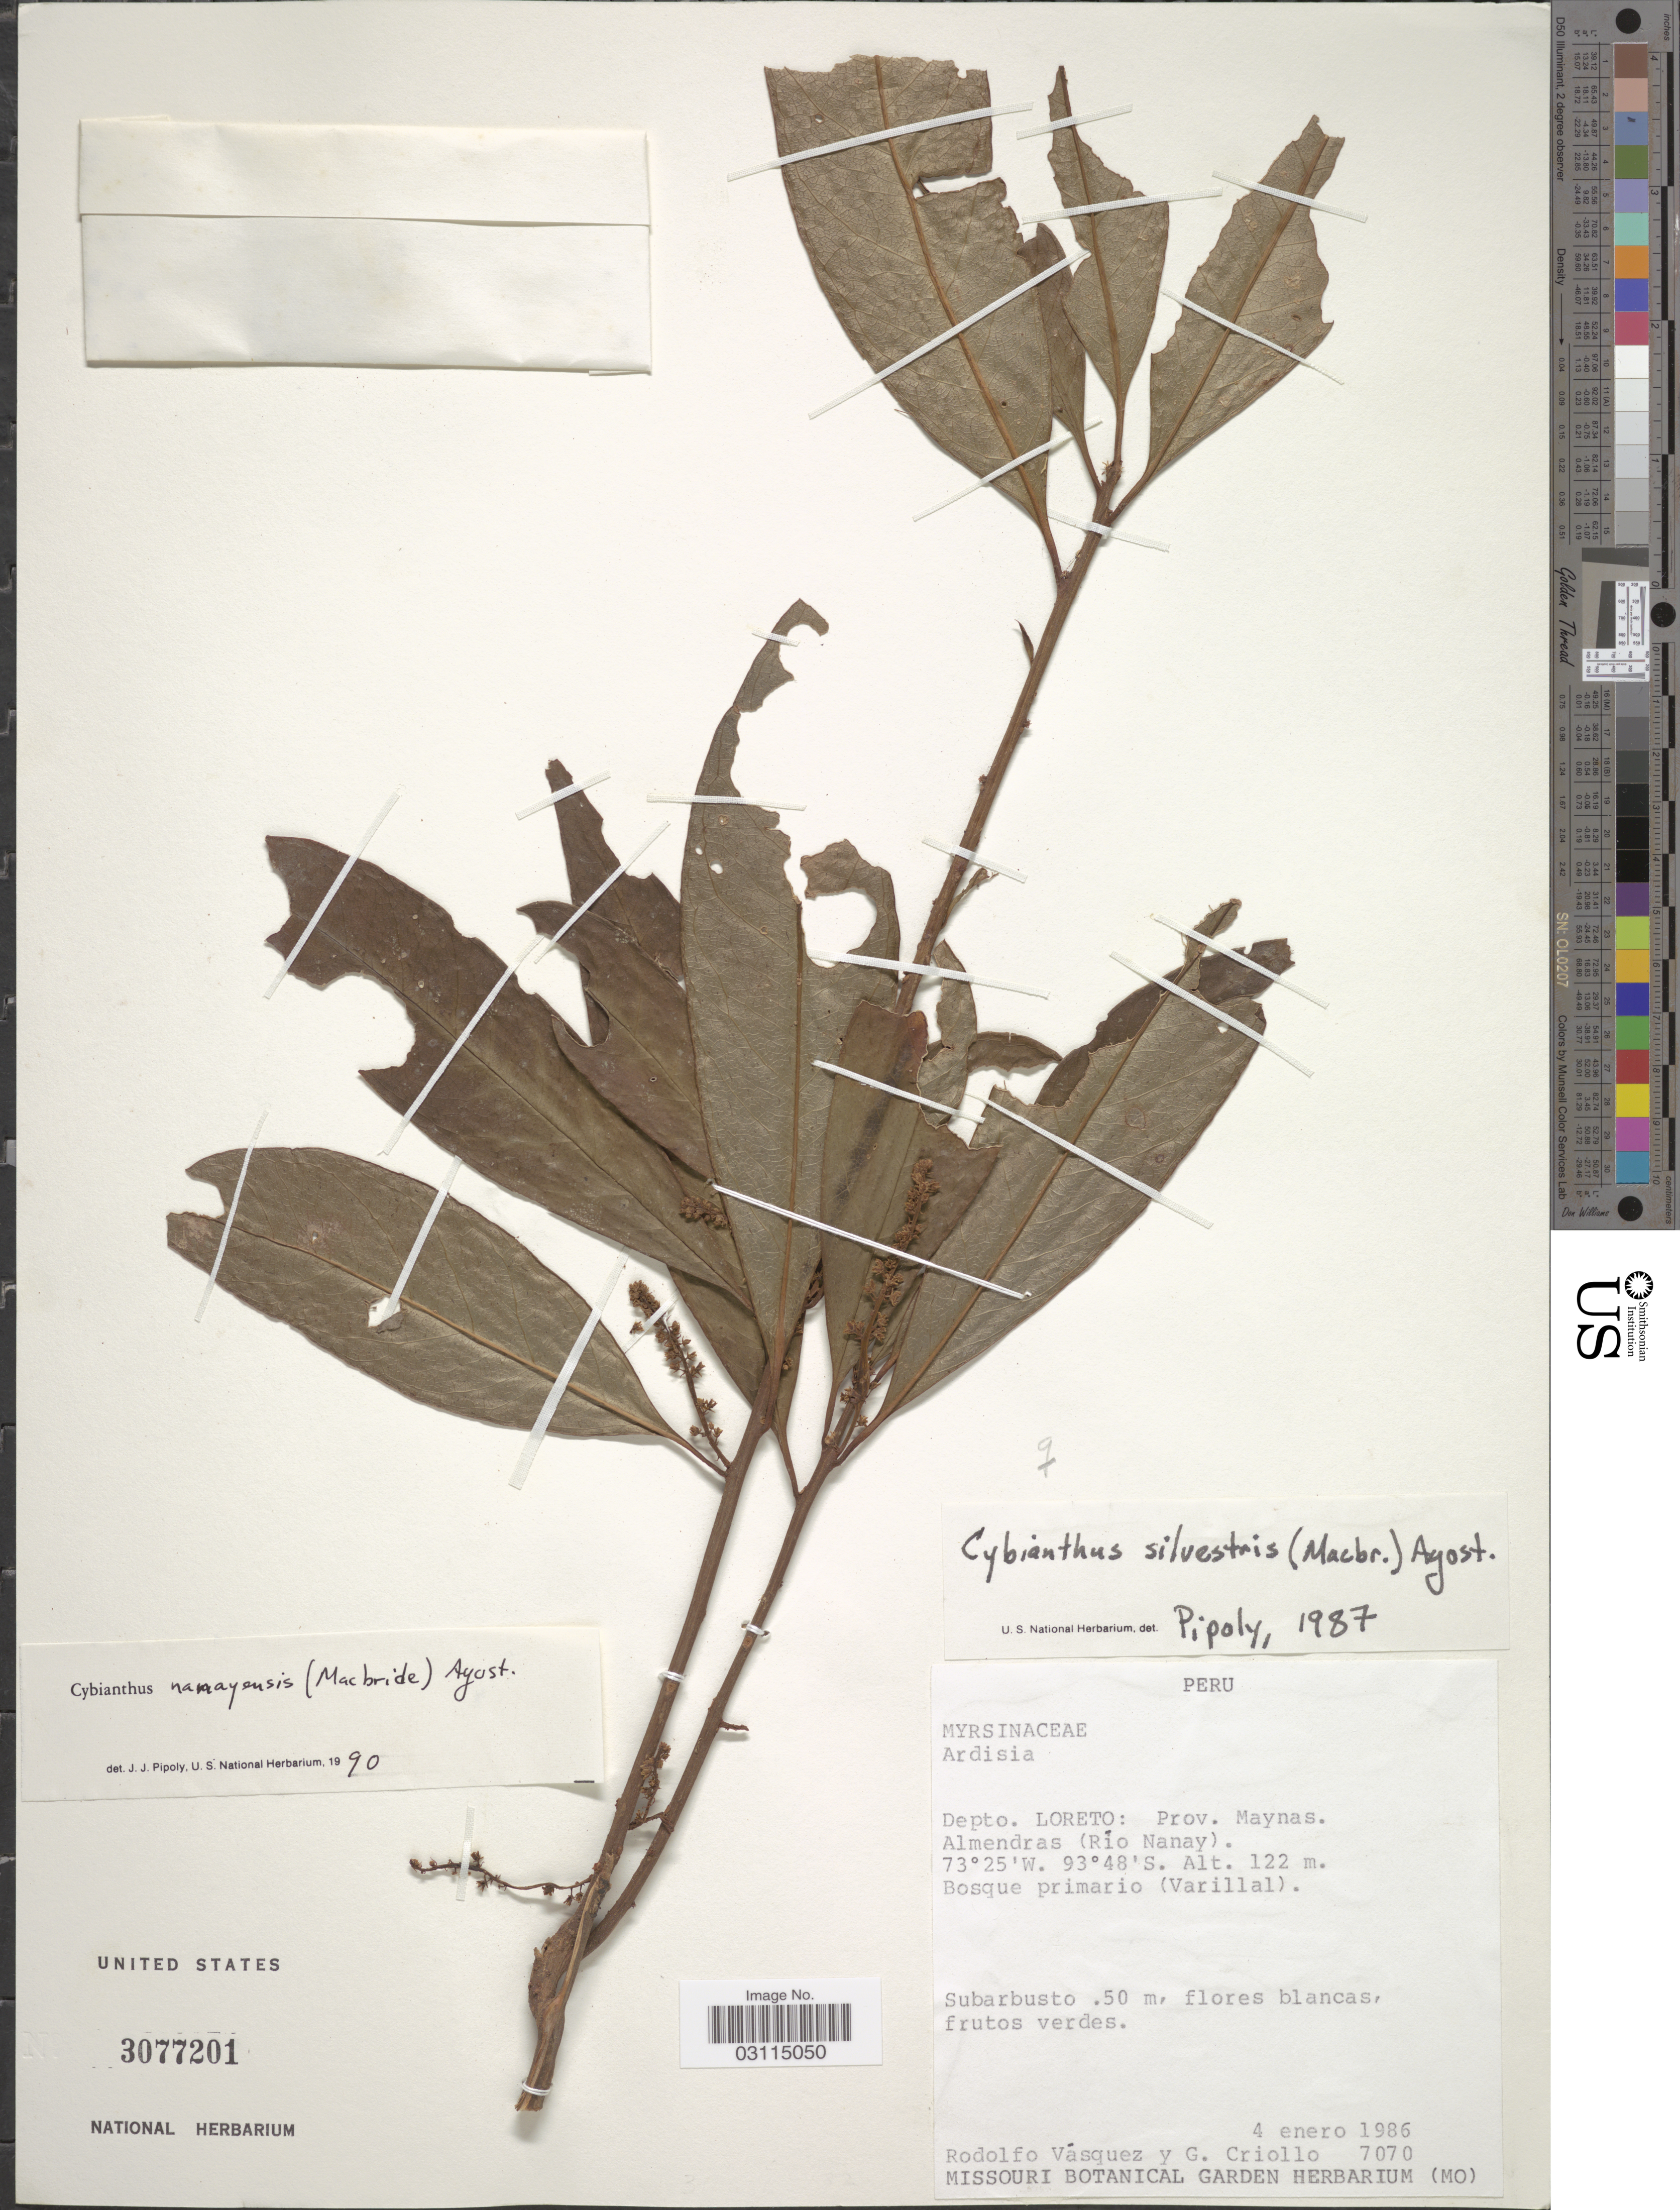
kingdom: Plantae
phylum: Tracheophyta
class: Magnoliopsida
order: Ericales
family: Primulaceae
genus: Cybianthus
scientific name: Cybianthus nanayensis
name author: (J.F. Macbr.) G. Agostini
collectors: R. Vásquez & G. Criollo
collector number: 7070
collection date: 1986-01-04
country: Peru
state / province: Loreto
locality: Depto. Loreto: Prov. Maynas, Almendras (Río Nanay).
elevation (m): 122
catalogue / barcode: US 3077201